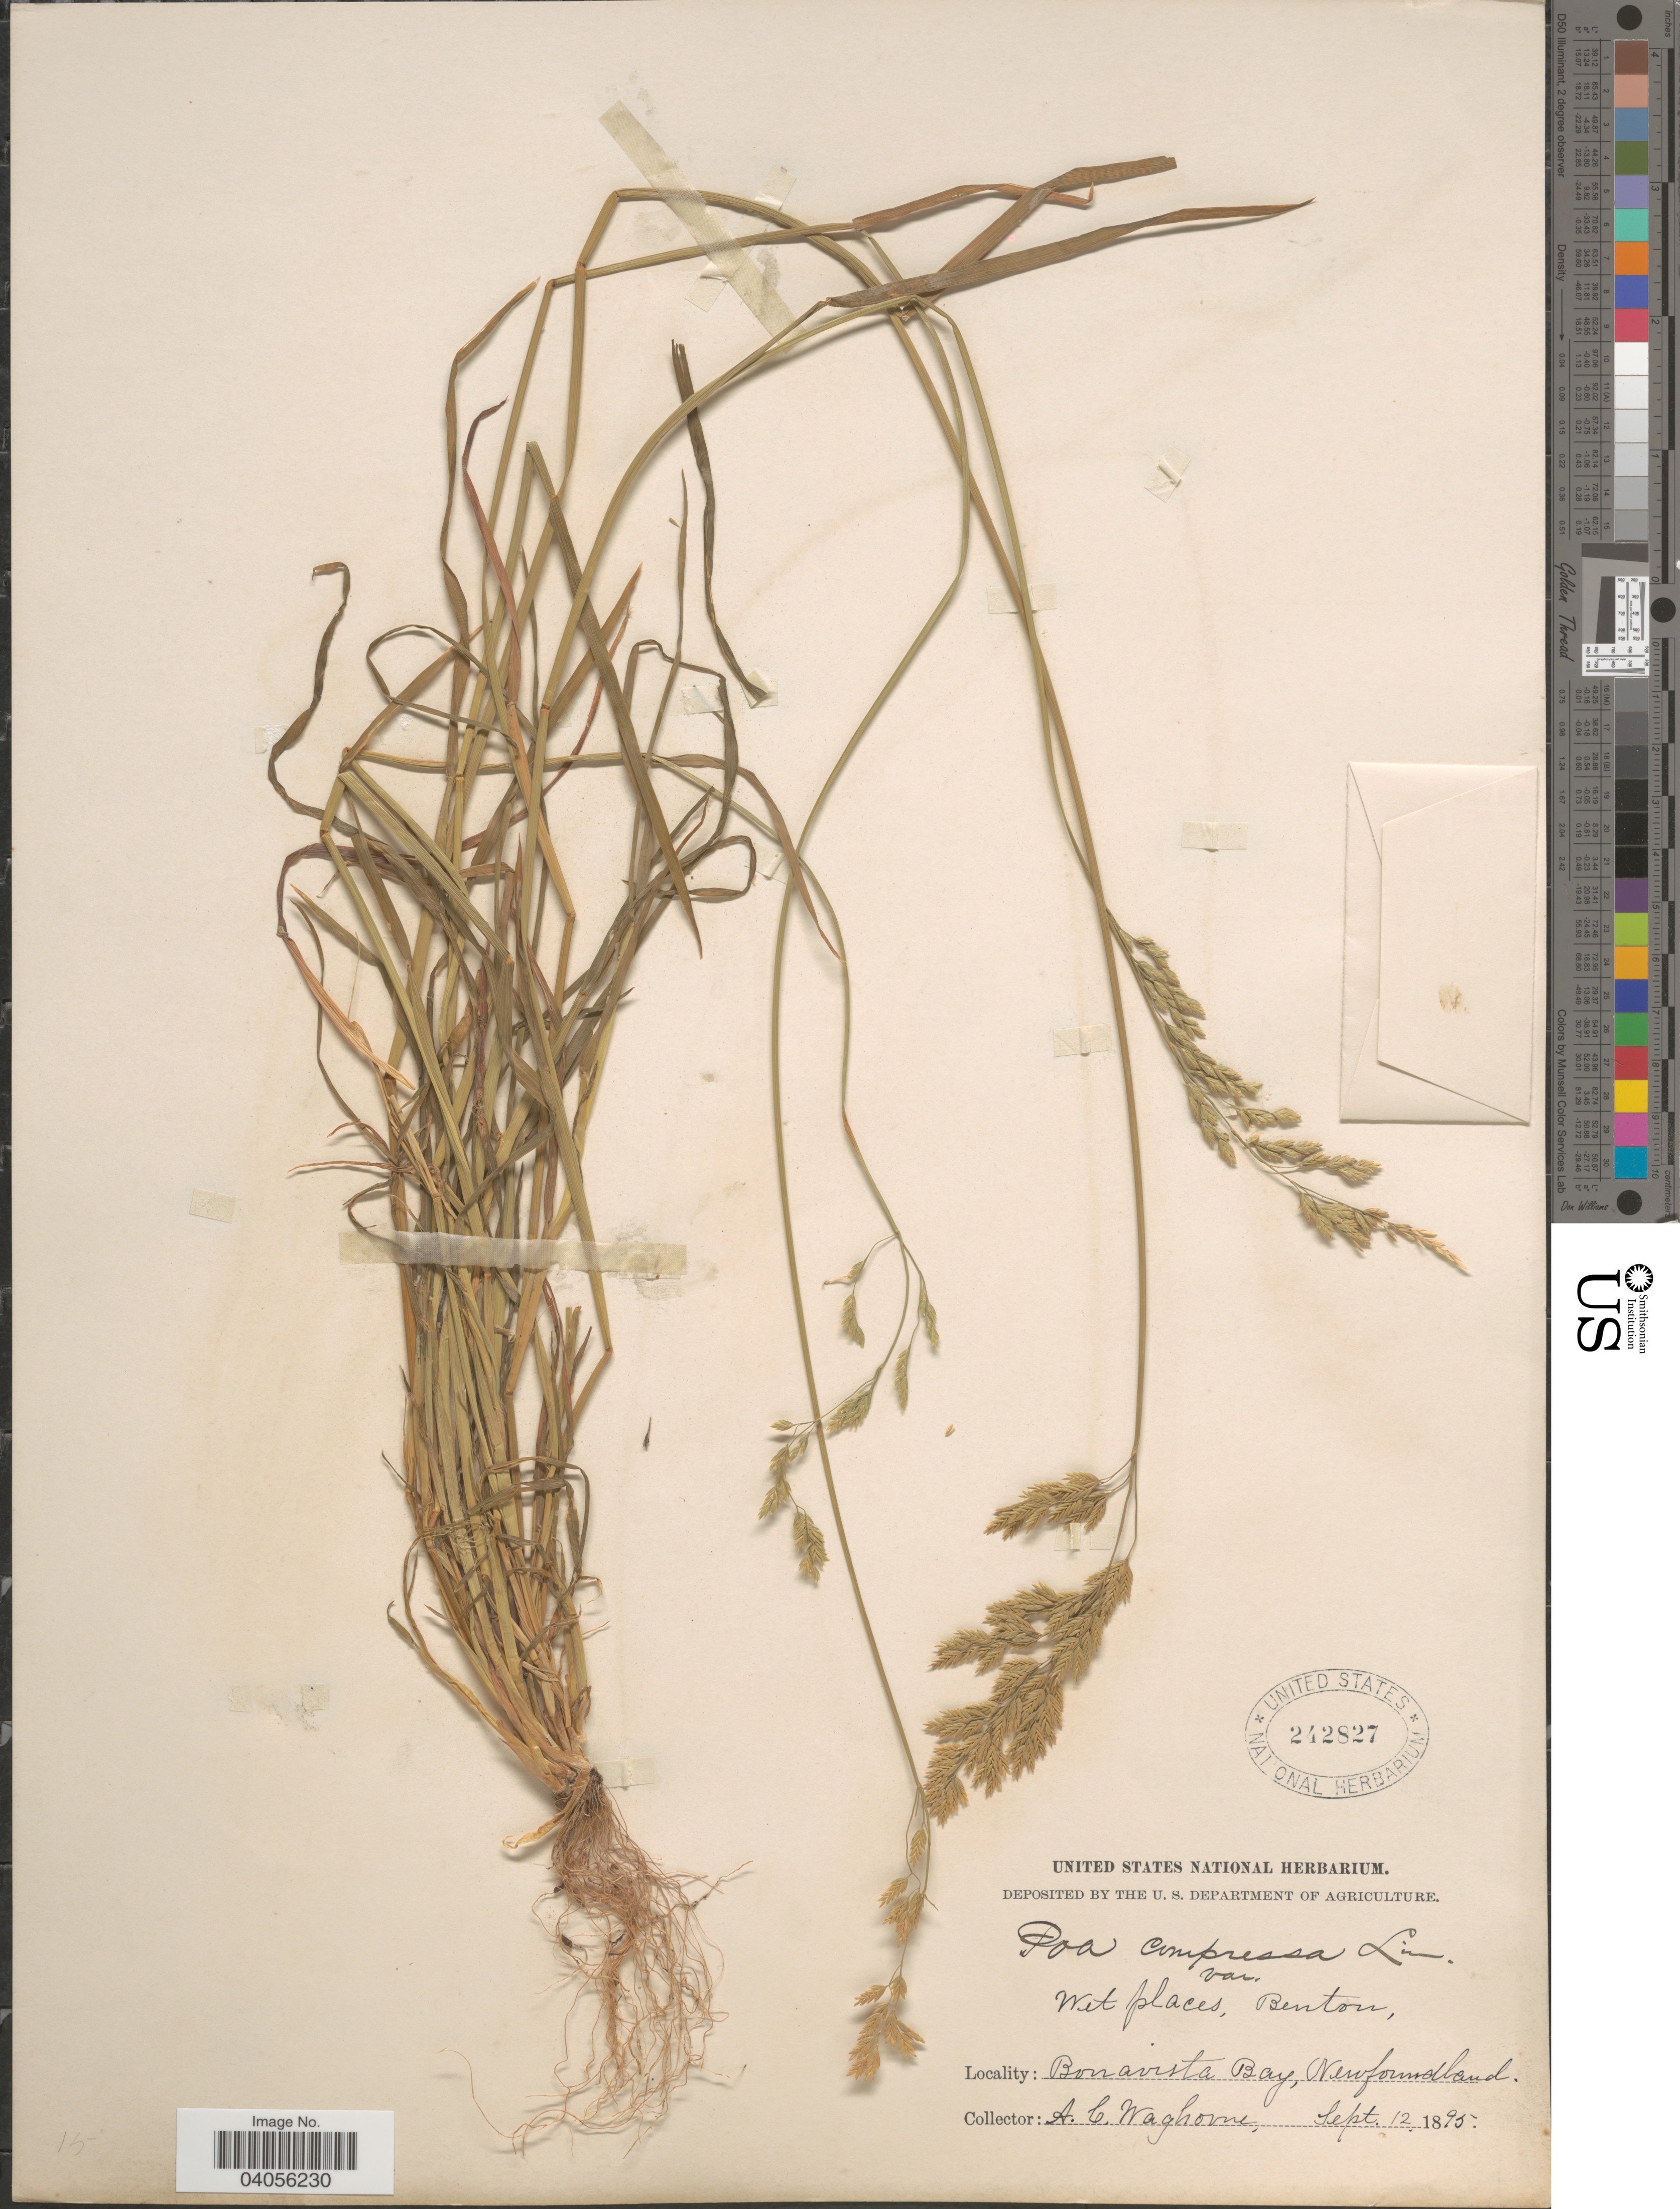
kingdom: Plantae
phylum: Tracheophyta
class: Liliopsida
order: Poales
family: Poaceae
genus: Poa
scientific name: Poa compressa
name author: L.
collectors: A. Waghorne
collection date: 1895-09-12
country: Canada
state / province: Newfoundland and Labrador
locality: Benton. Bonavista Bay.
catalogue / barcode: US 242827